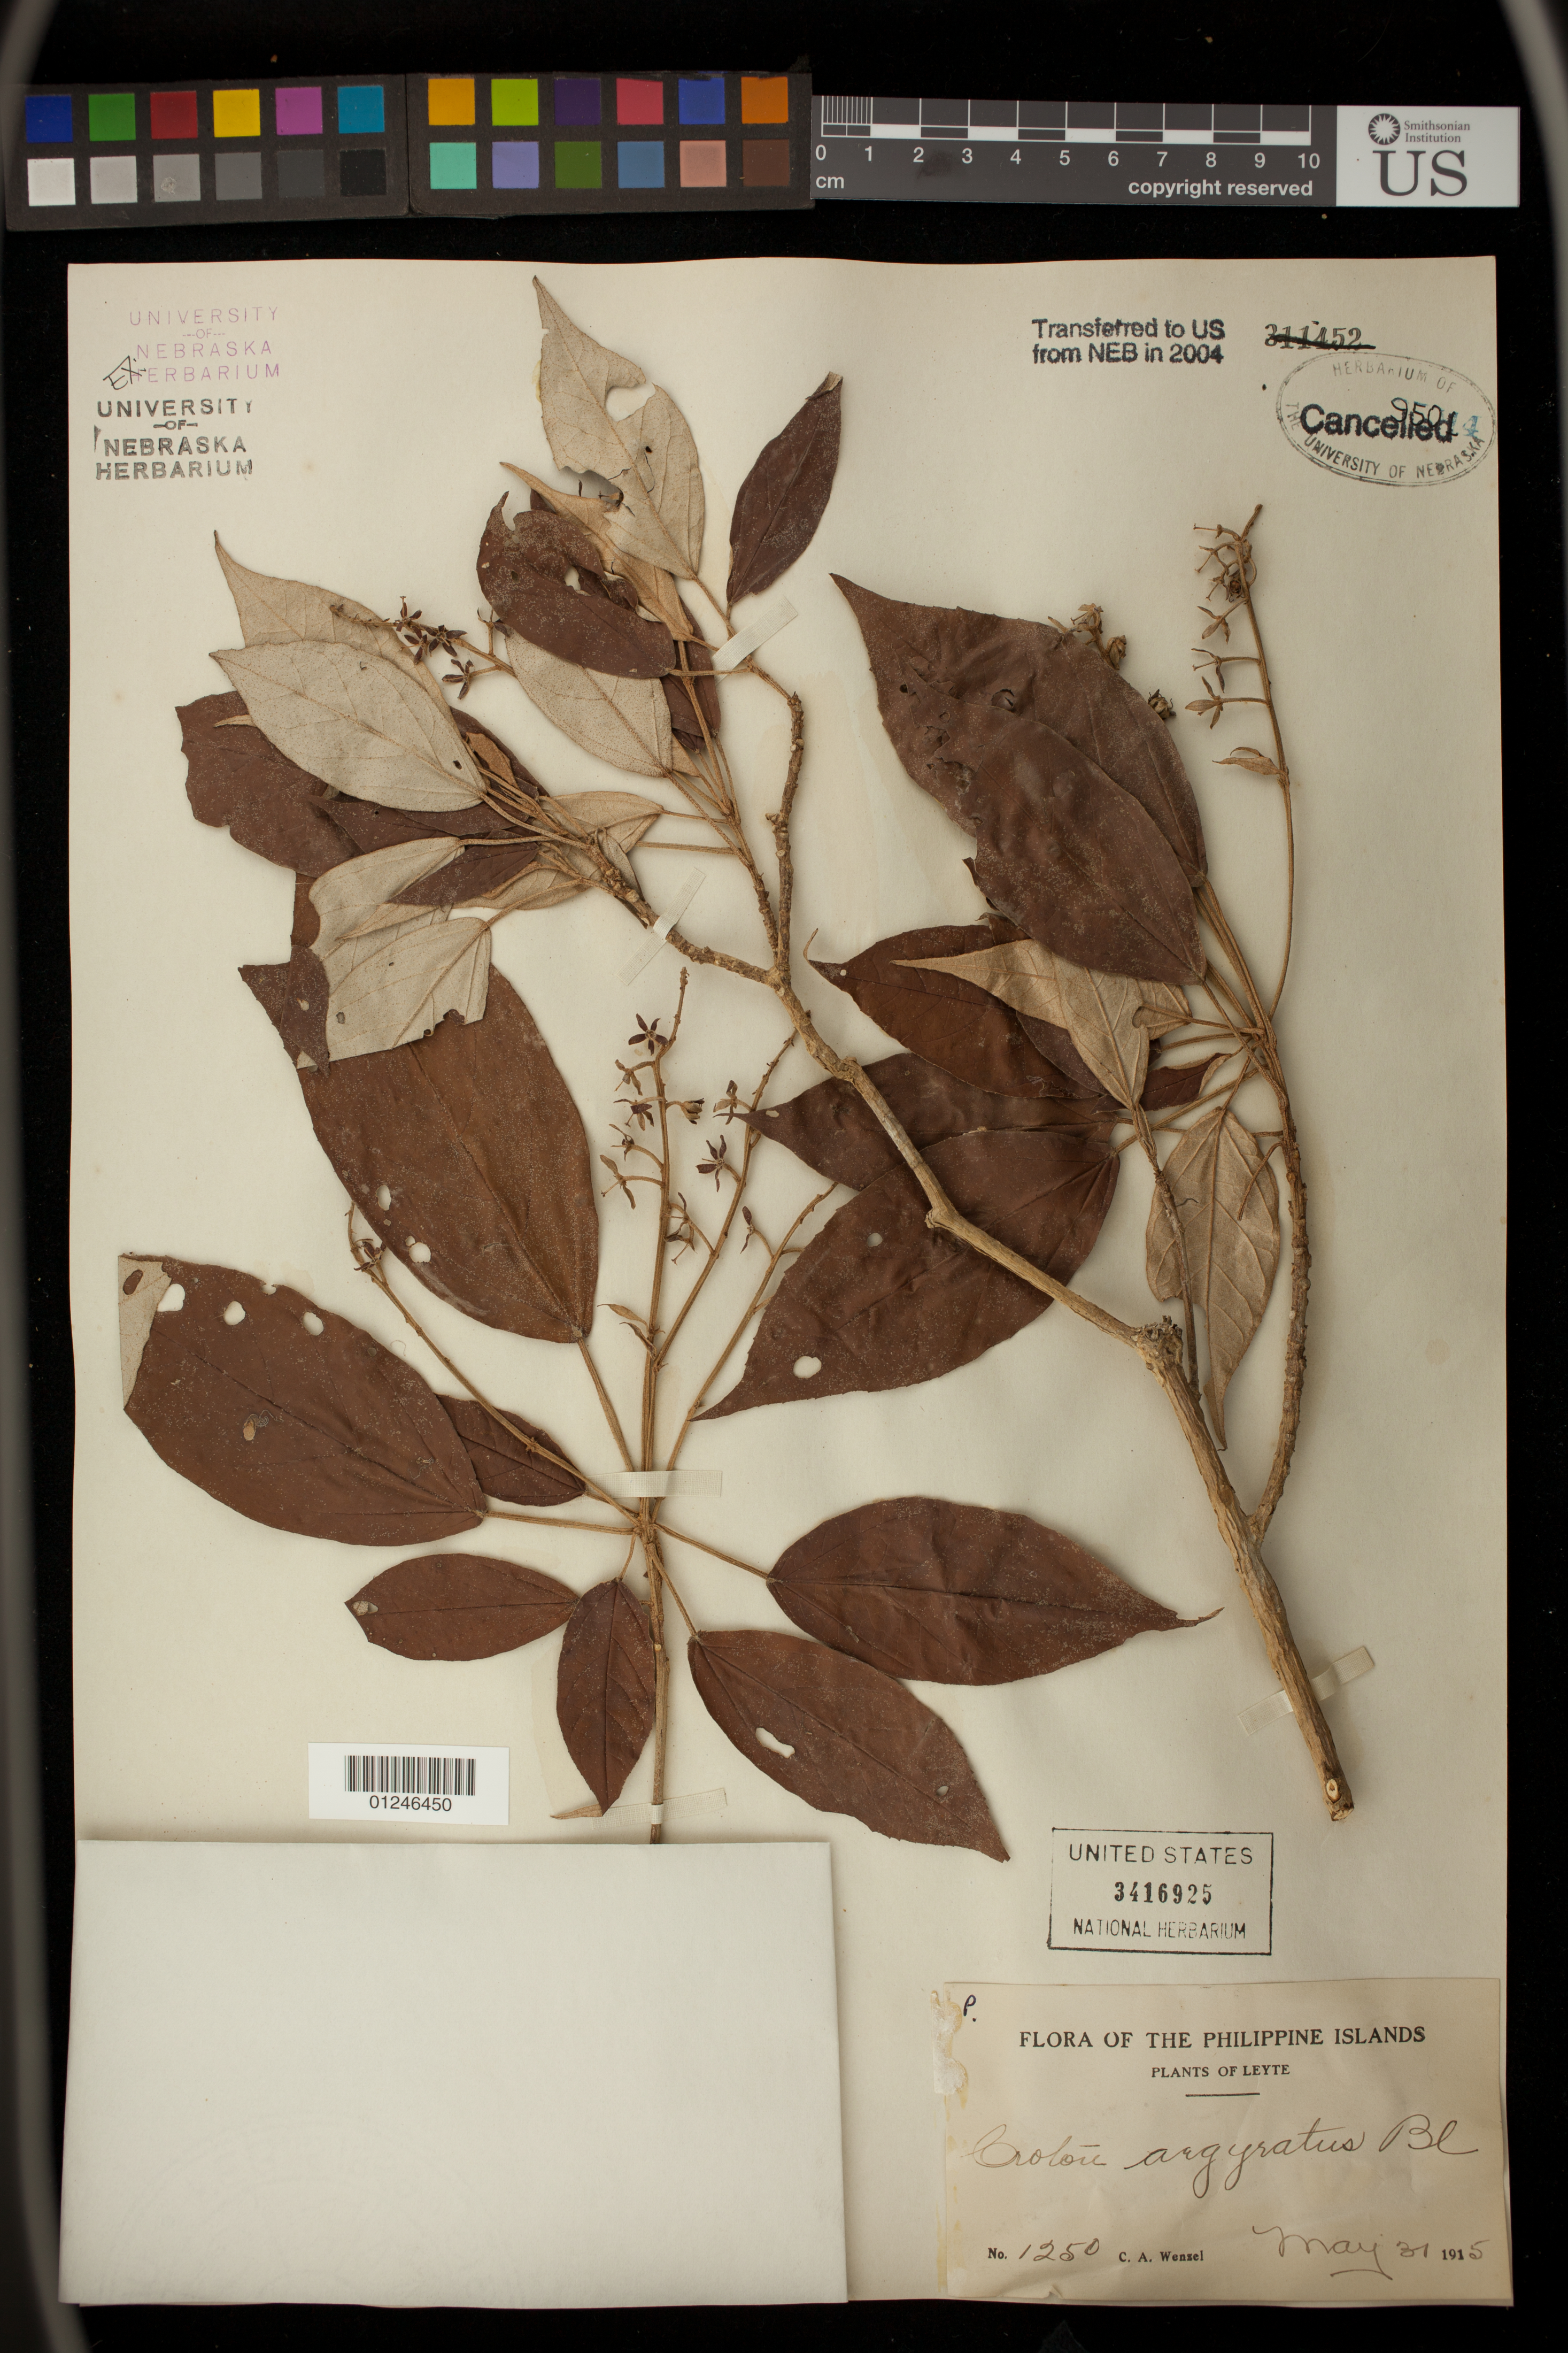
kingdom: Plantae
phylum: Tracheophyta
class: Magnoliopsida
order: Malpighiales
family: Euphorbiaceae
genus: Croton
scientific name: Croton argyratus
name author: Blume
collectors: C. Wenzel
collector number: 1250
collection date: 1915-05-31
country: Philippines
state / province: Eastern Visayas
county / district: Leyte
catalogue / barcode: US 3416925